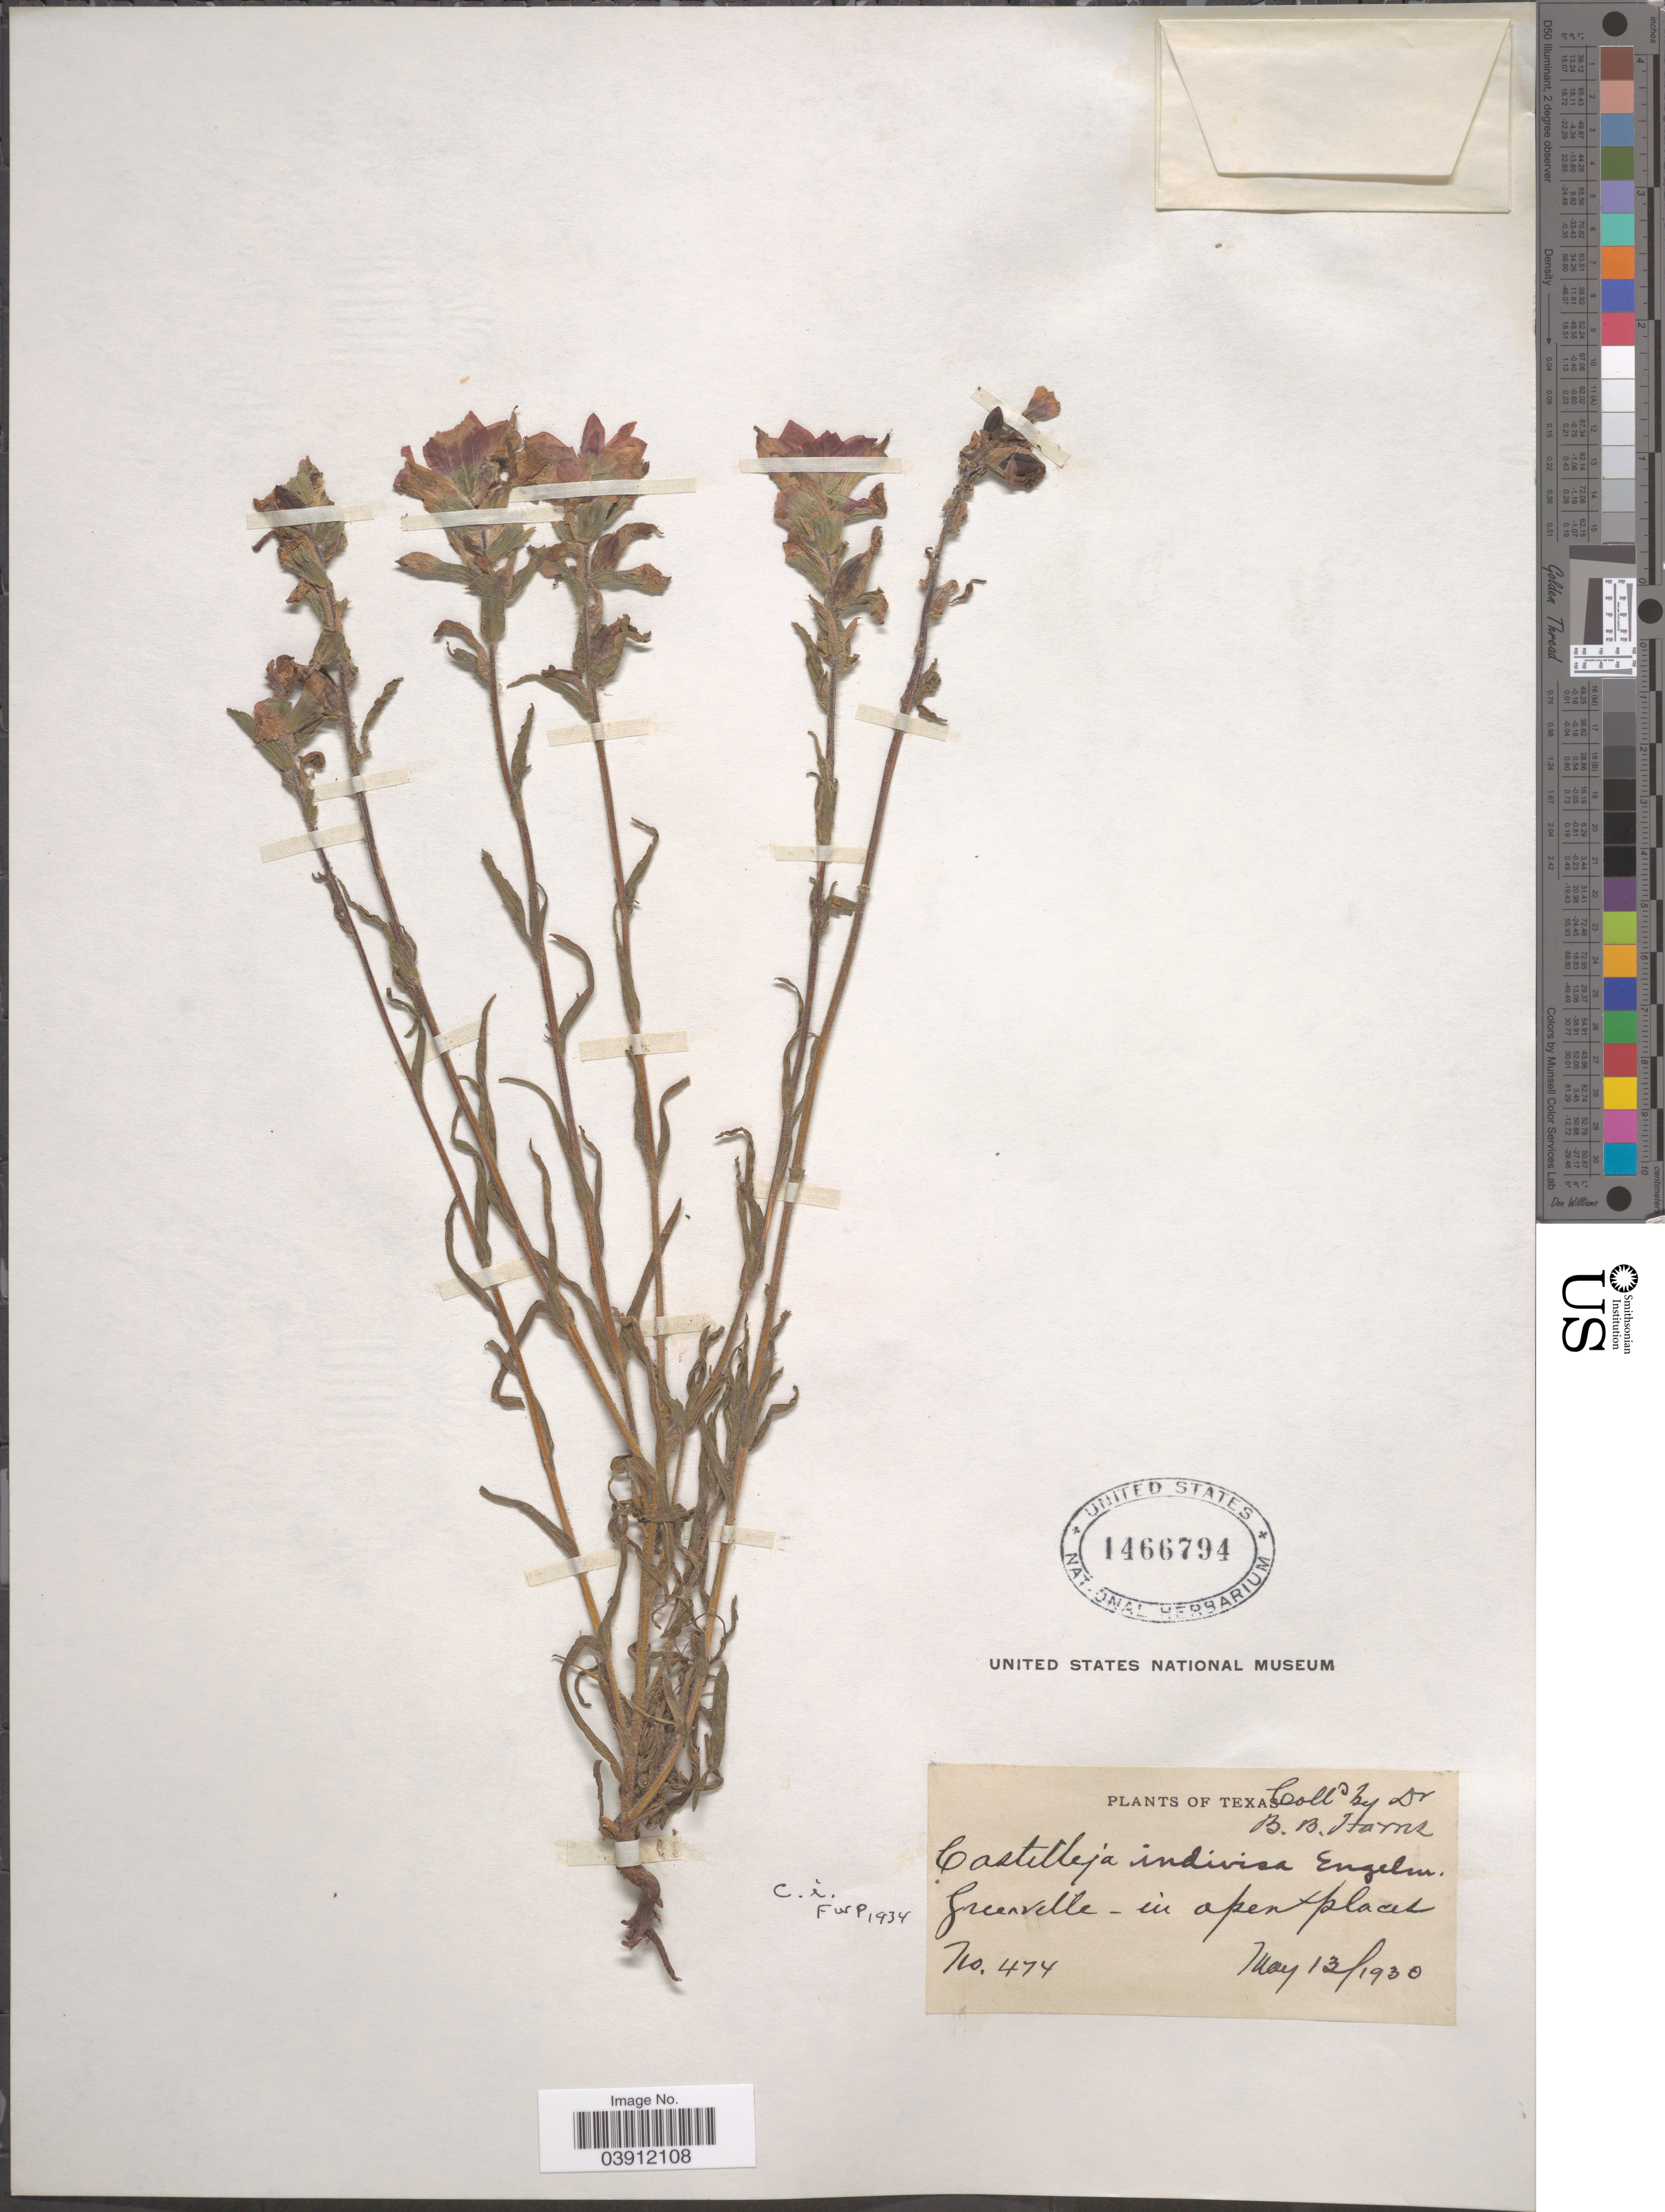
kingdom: Plantae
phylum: Tracheophyta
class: Magnoliopsida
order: Lamiales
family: Orobanchaceae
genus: Castilleja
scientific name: Castilleja indivisa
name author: Engelm. in Engelm. & A. Gray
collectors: B. B. Harris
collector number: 474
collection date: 1930-05-13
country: United States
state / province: Texas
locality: Greenville - on open places.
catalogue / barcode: US 1466794